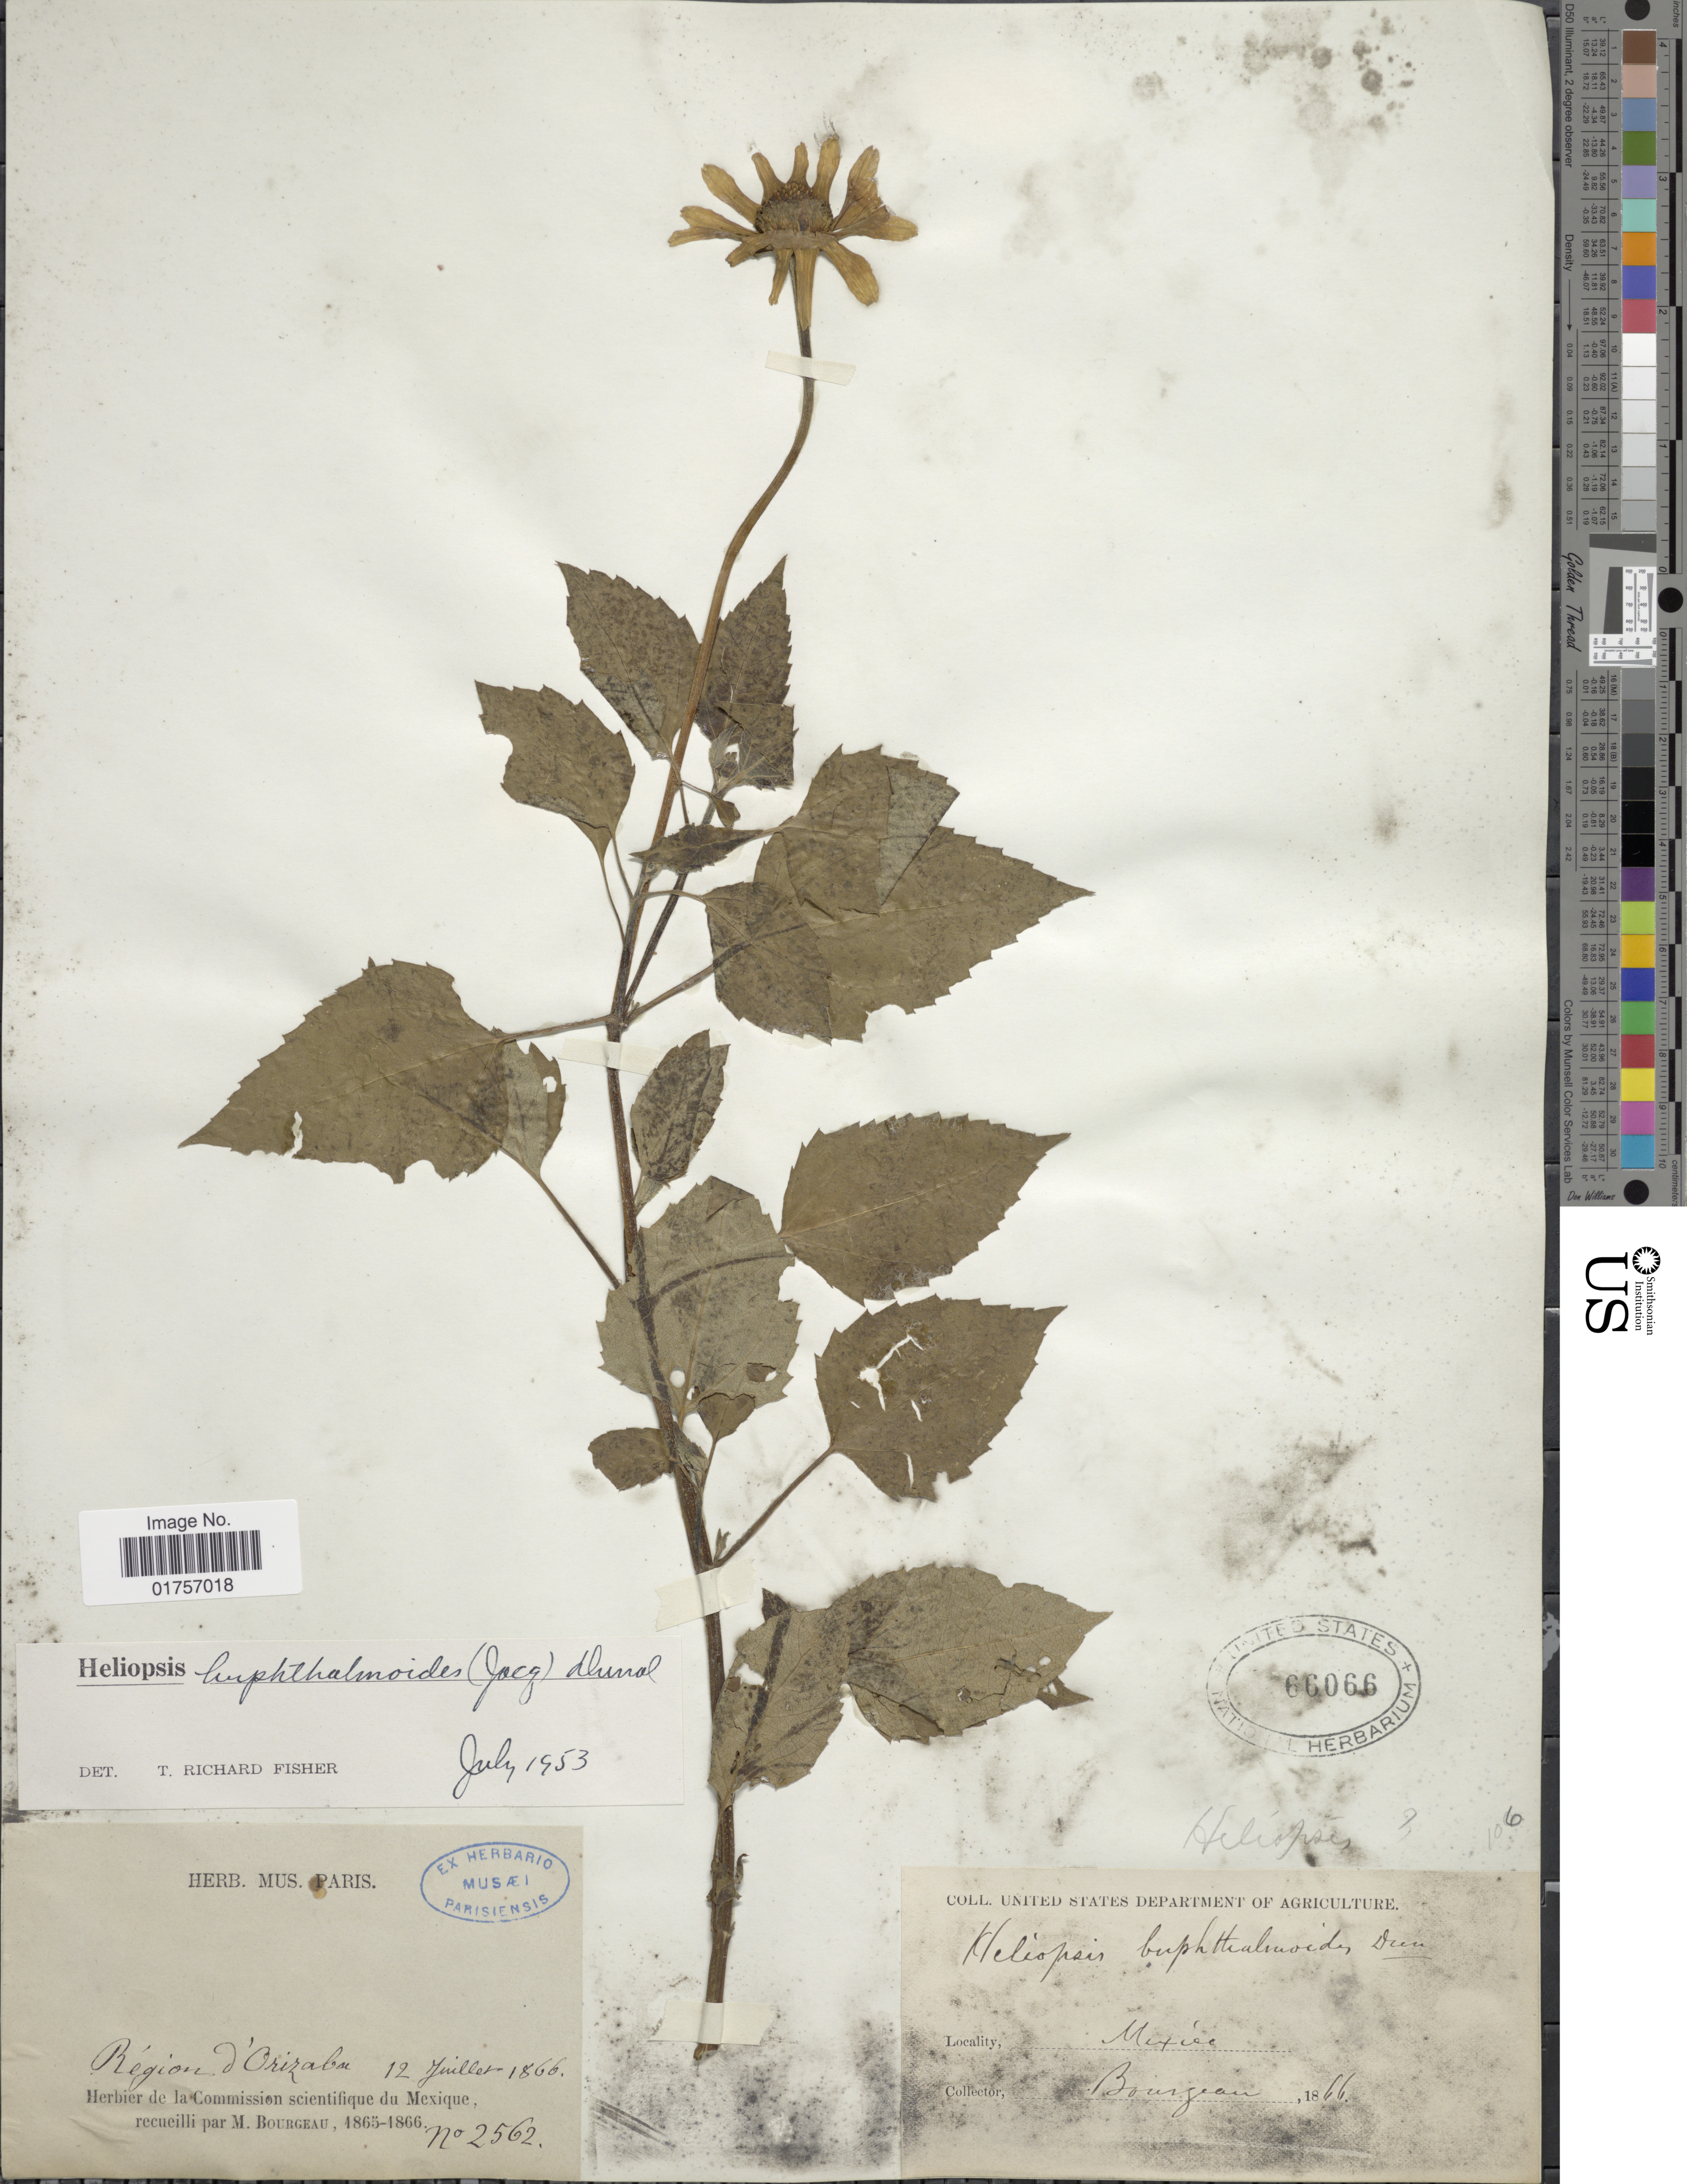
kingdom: Plantae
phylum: Tracheophyta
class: Magnoliopsida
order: Asterales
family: Asteraceae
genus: Heliopsis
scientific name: Heliopsis buphthalmoides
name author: (Jacq.) Dunal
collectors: -. Bourgeau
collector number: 2562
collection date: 1866-07-12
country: Mexico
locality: Région d'Orizaba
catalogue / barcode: US 66066